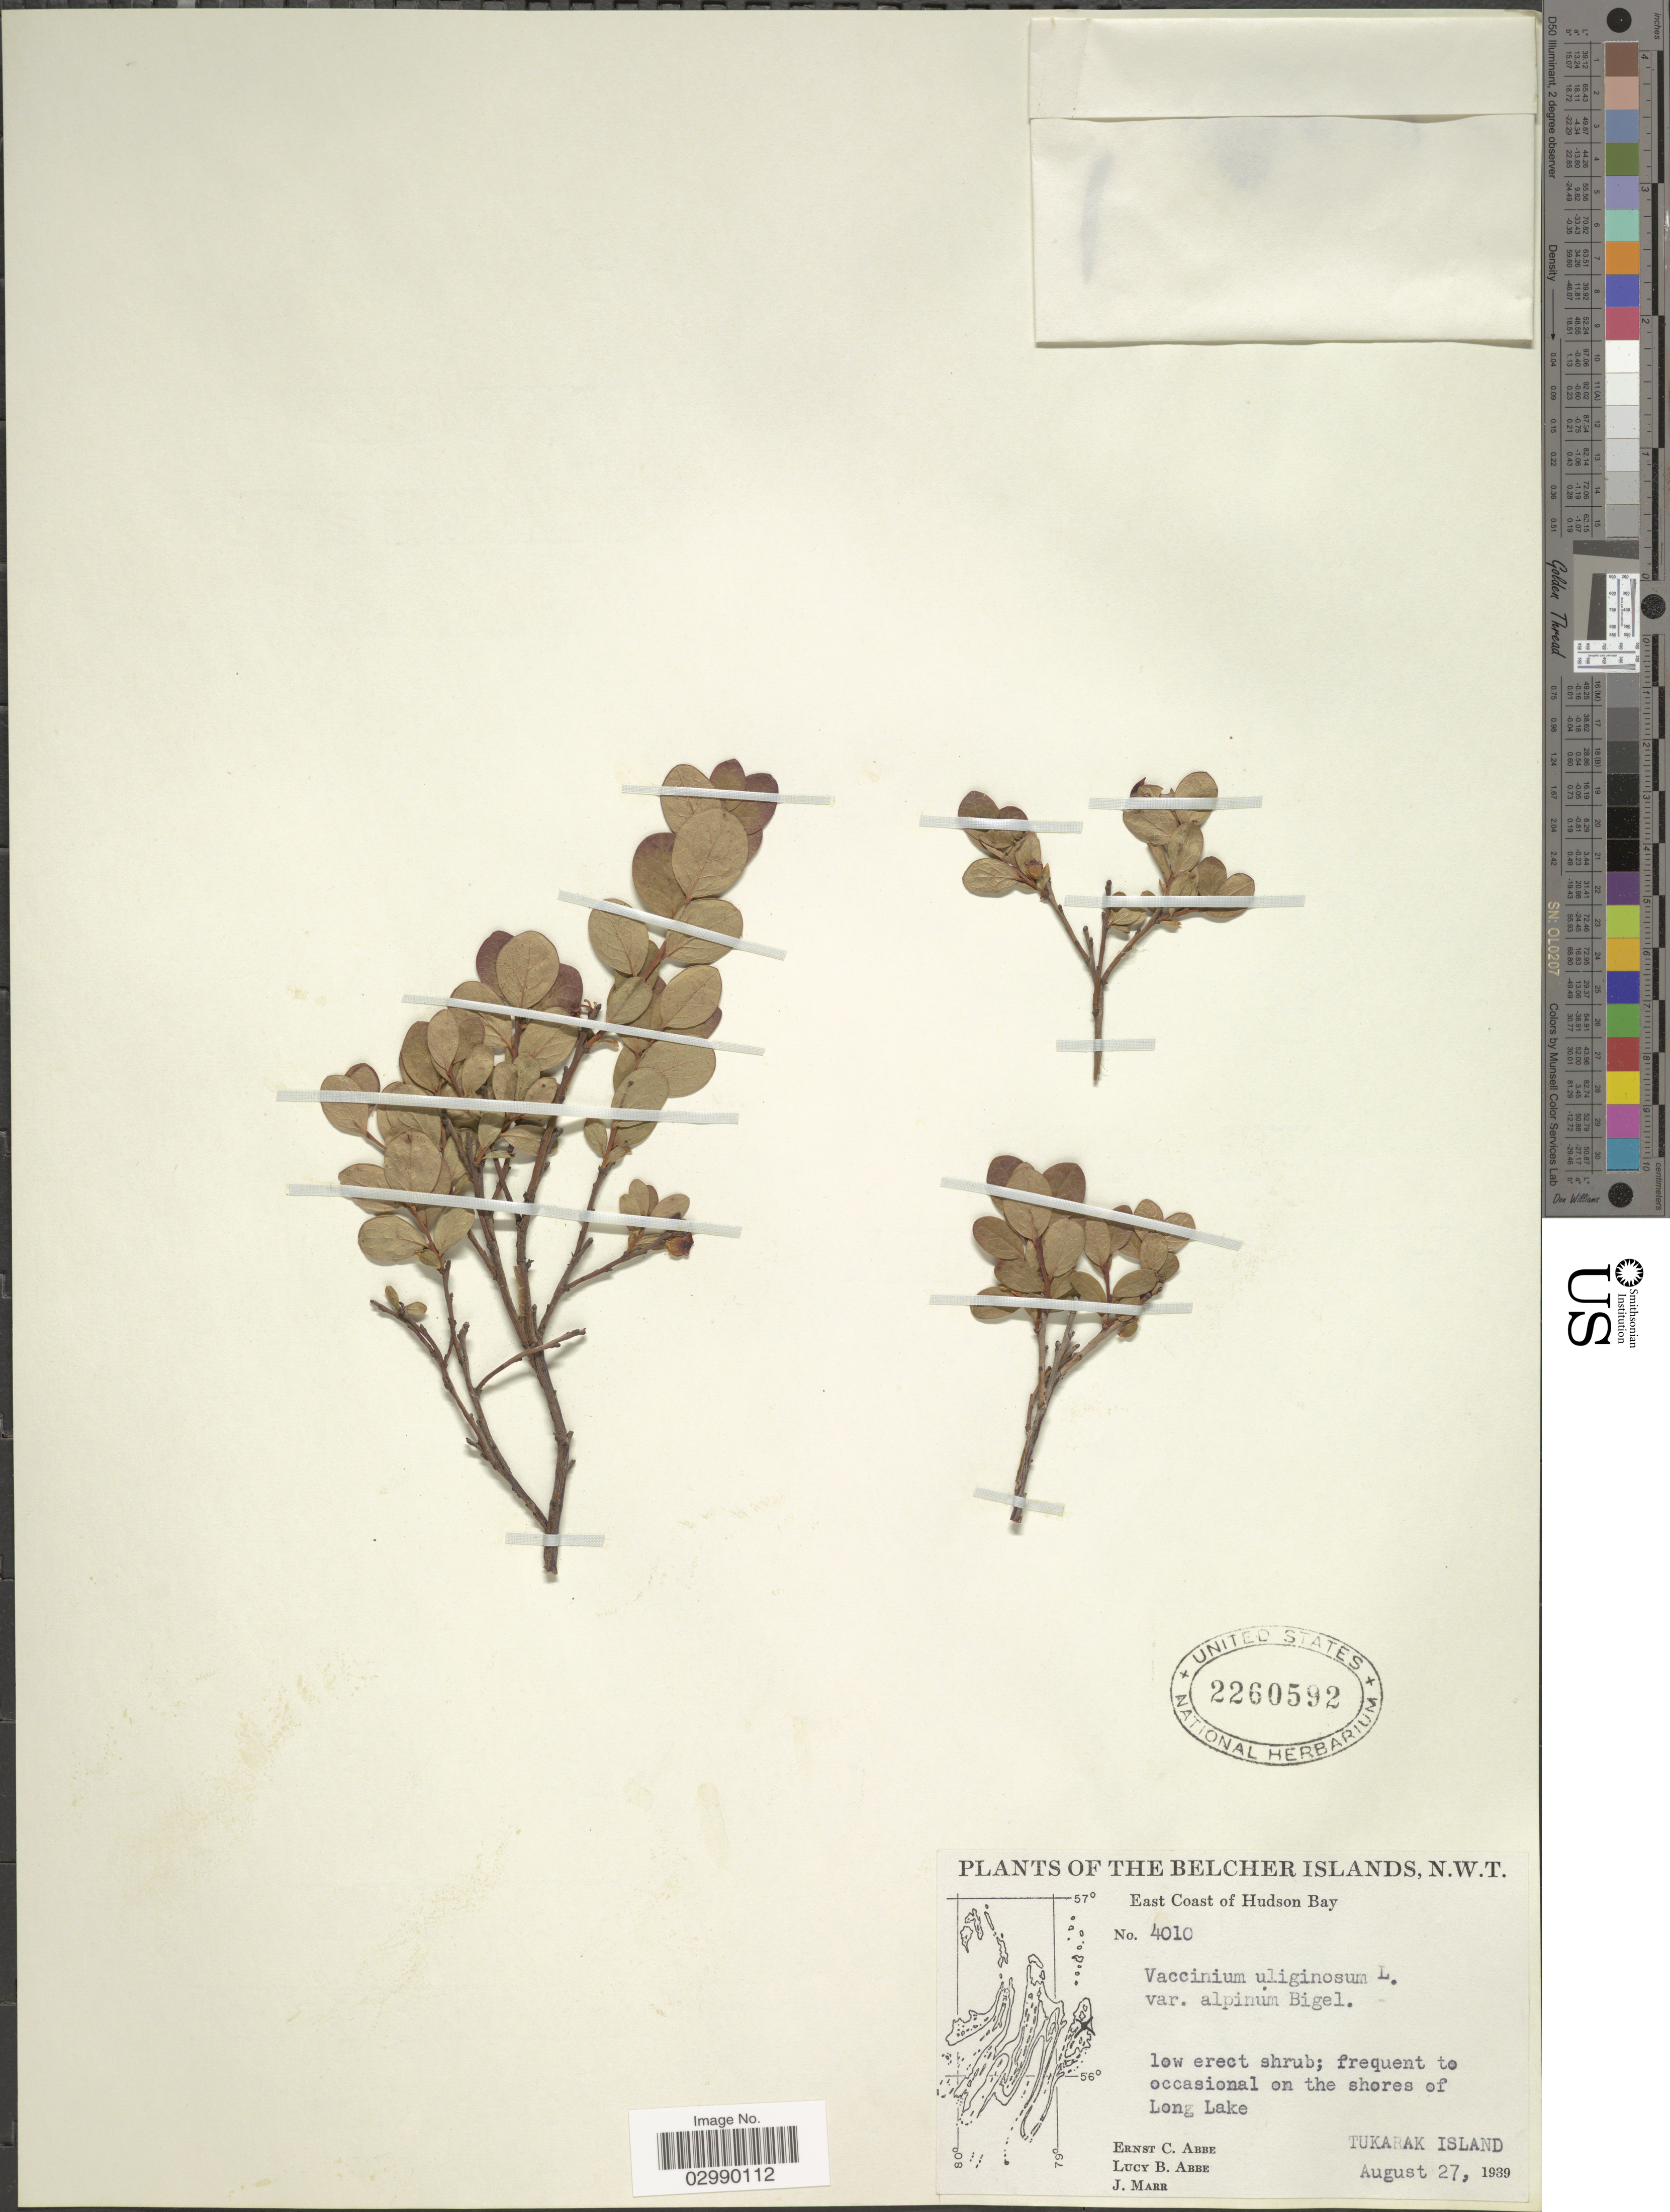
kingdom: Plantae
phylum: Tracheophyta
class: Magnoliopsida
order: Ericales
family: Ericaceae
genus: Vaccinium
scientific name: Vaccinium uliginosum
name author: L.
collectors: E. C. Abbe, L. B. Abbe & J. Marr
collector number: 4010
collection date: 1939-08-27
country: Canada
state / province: Northwest Territories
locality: The Belcher Islands, N.W.T., East Coast of Hudson Bay, frequent to occasional on the shores of Long Lake, Tukarak Island.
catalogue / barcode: US 2260592